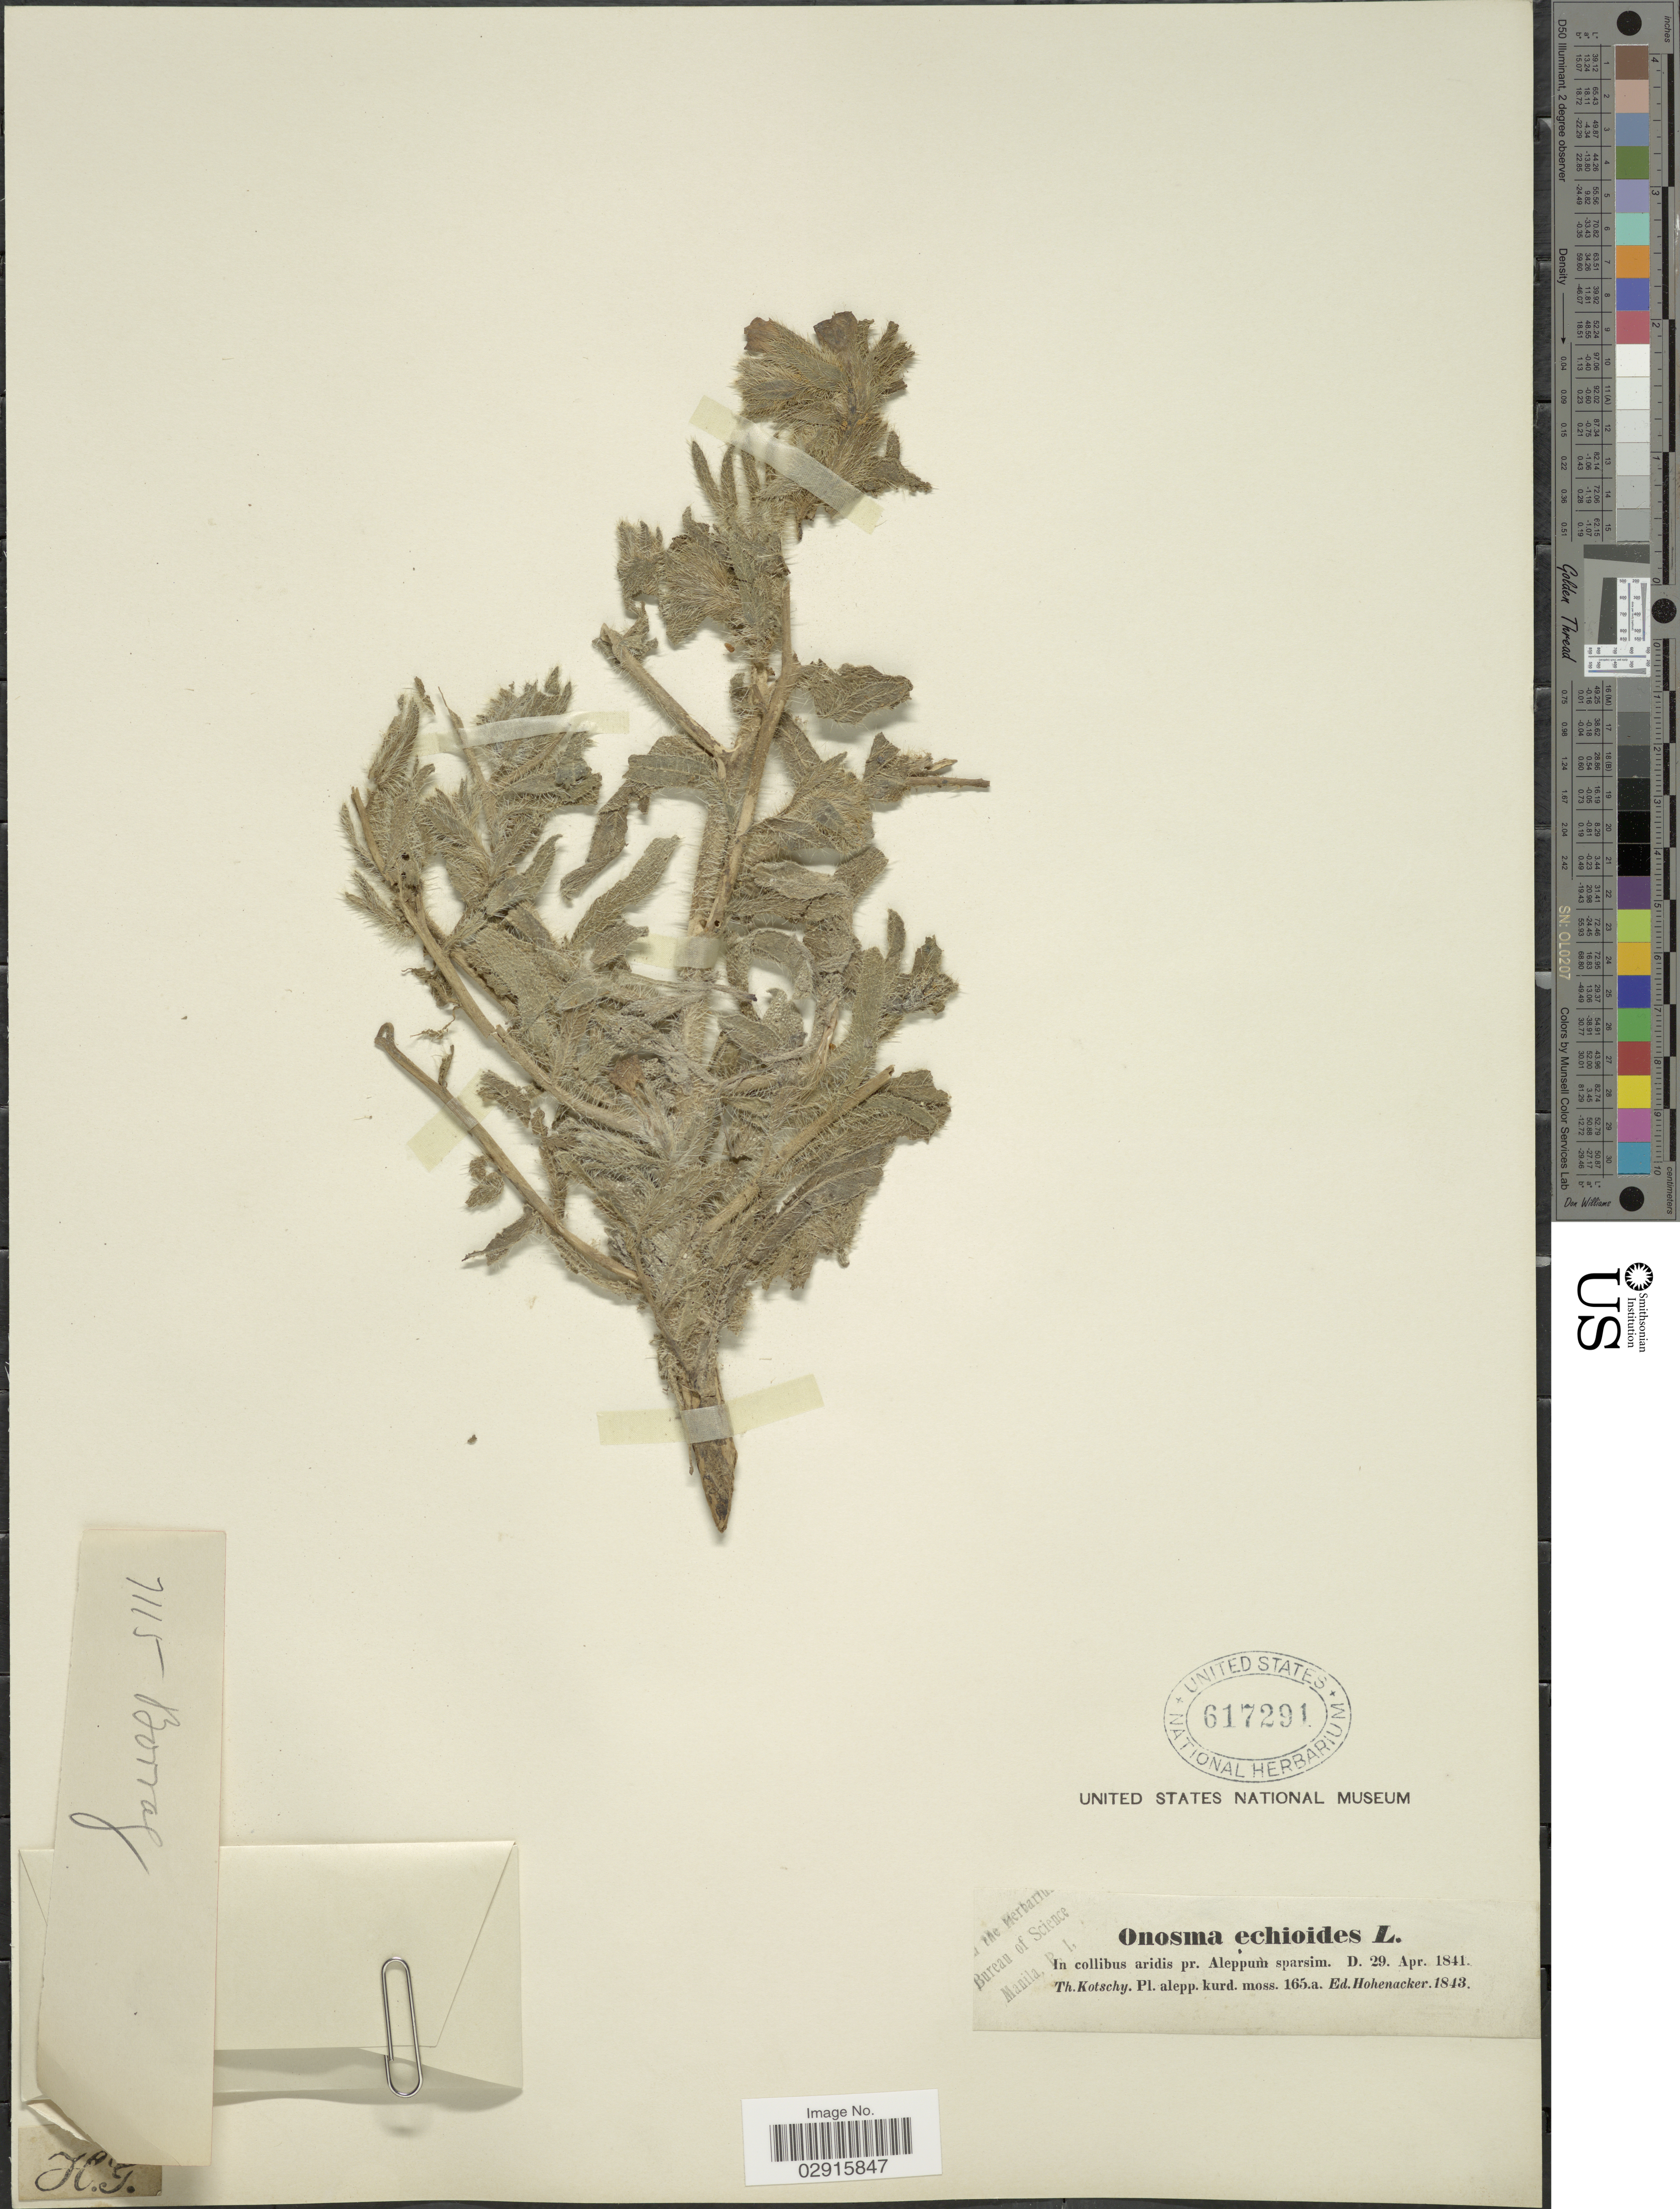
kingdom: Plantae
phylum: Tracheophyta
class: Magnoliopsida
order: Boraginales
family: Boraginaceae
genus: Onosma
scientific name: Onosma echioides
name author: L.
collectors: K. G. Kotschy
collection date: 1841-04-29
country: Syria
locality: In collibus aridis pr. Aleppum sparsim.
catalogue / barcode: US 617291